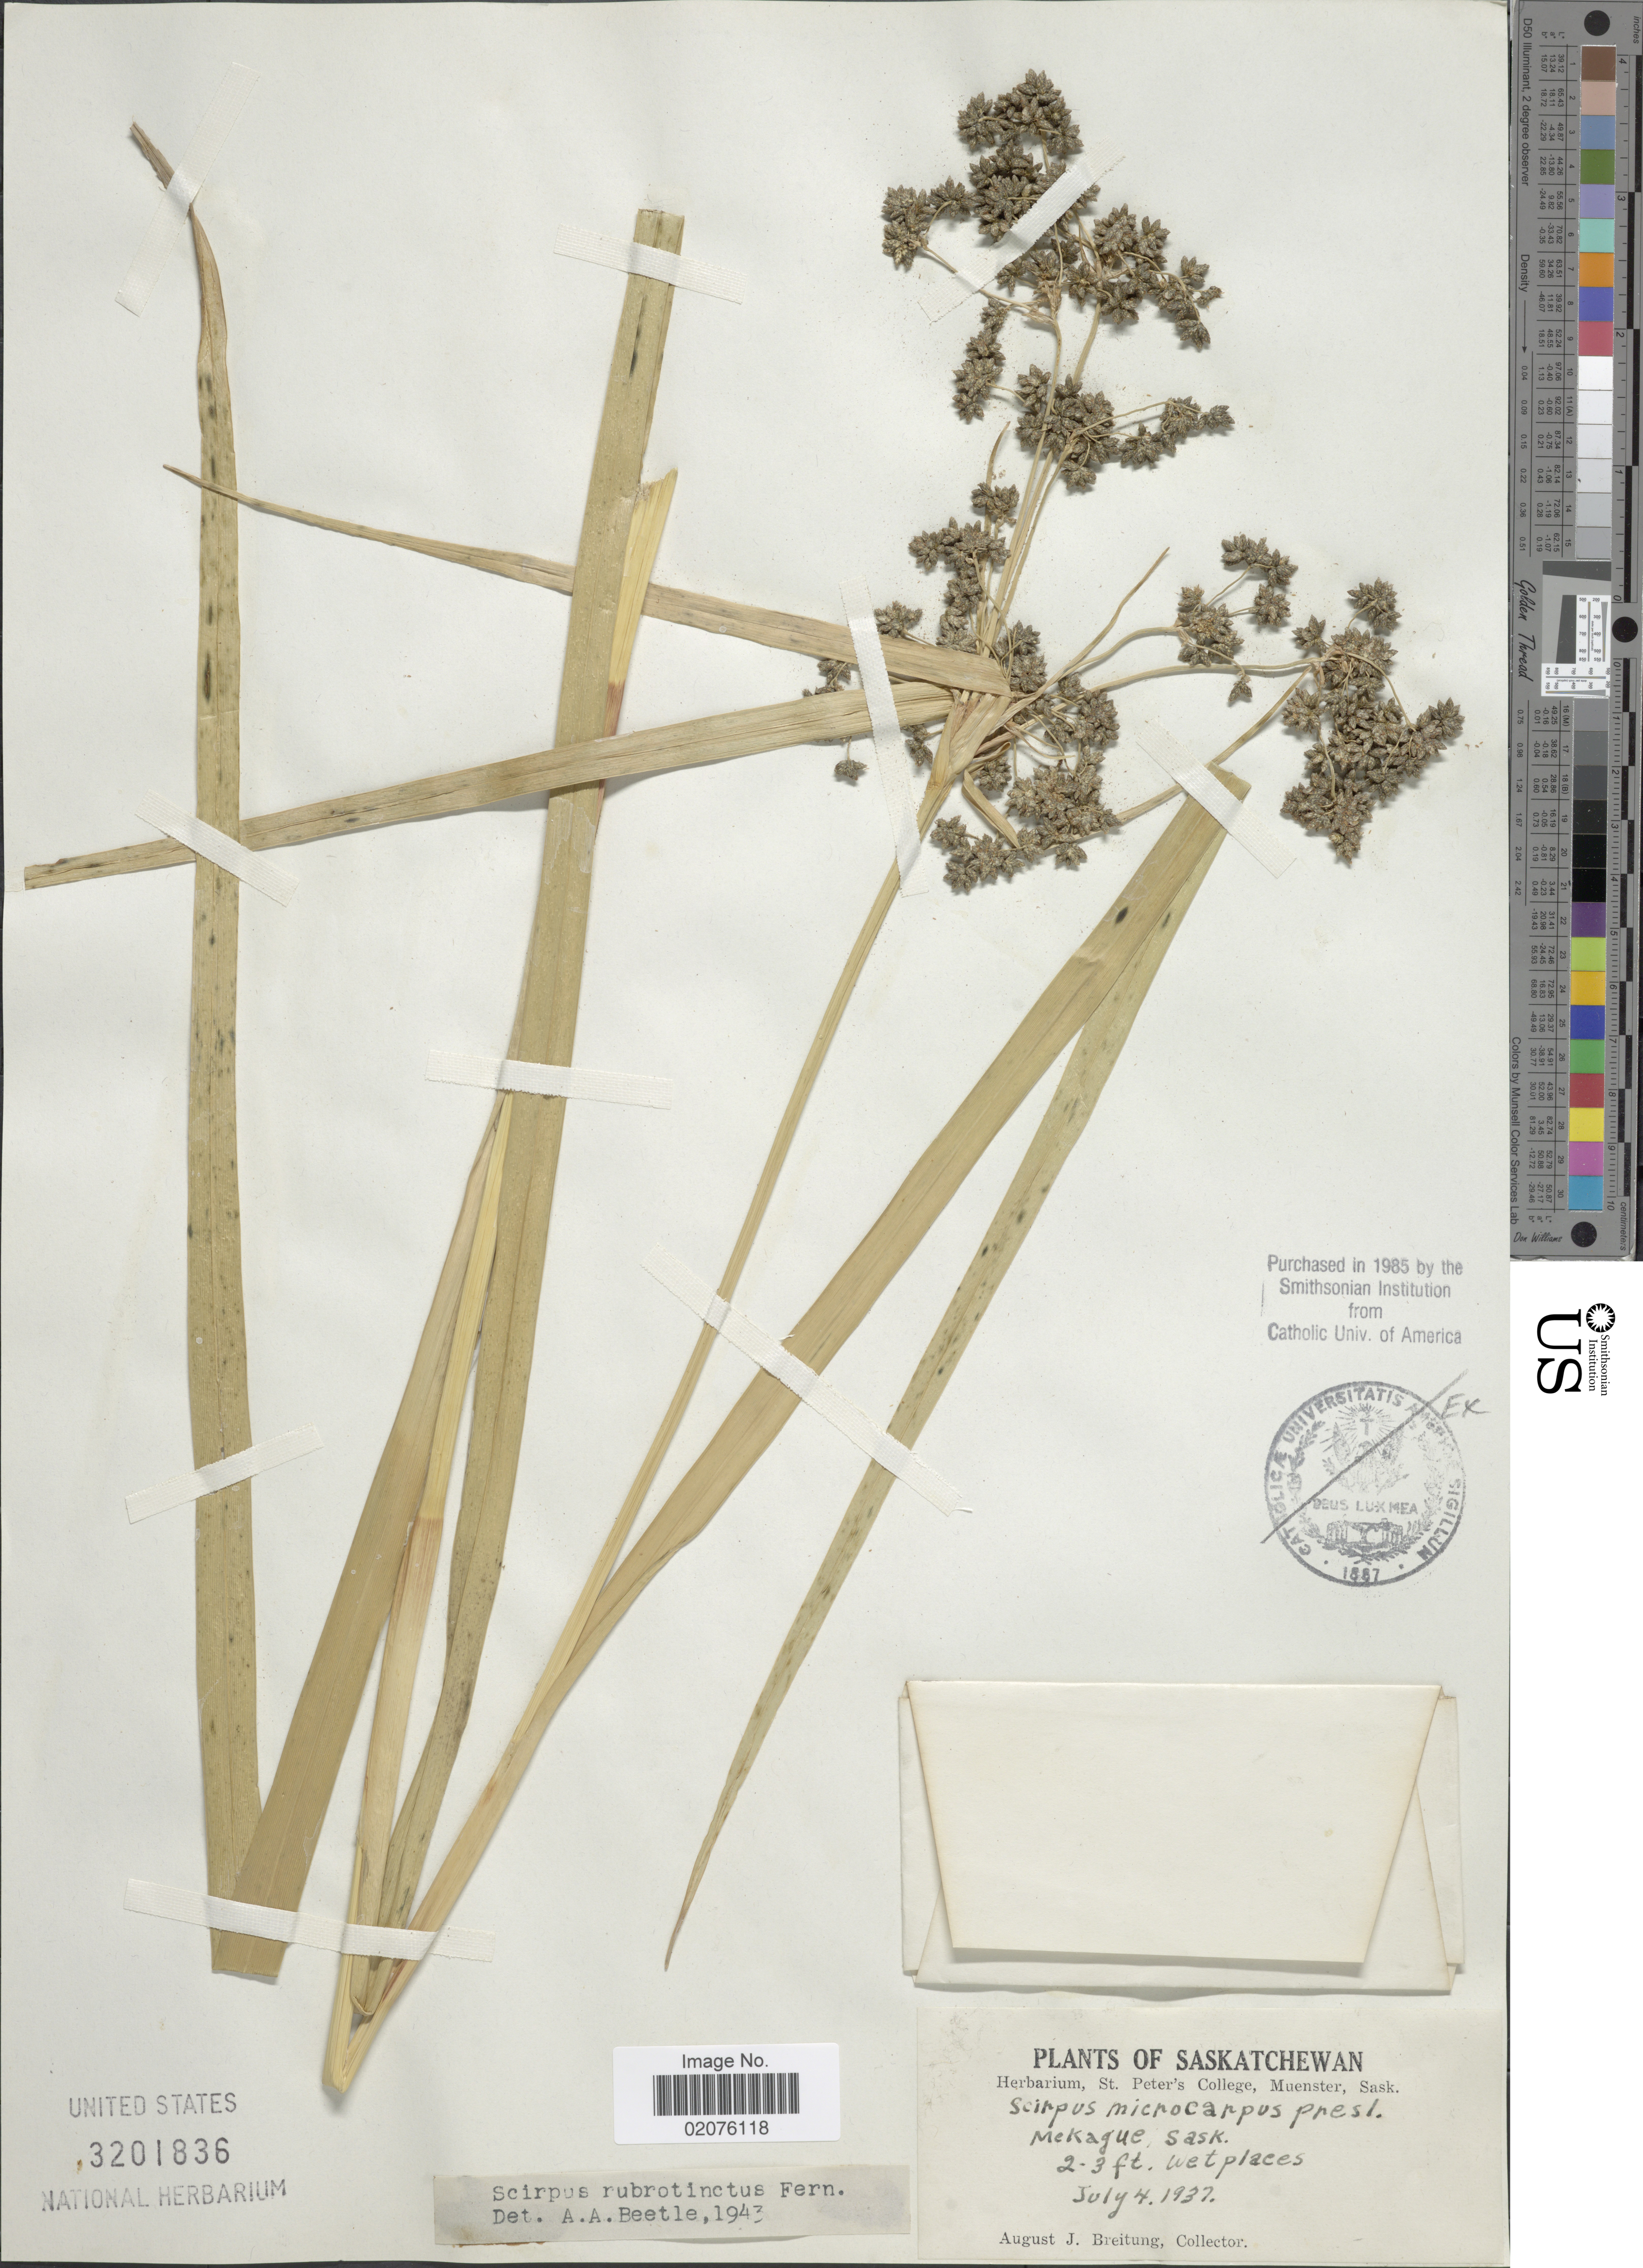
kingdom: Plantae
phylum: Tracheophyta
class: Liliopsida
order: Poales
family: Cyperaceae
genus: Scirpus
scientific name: Scirpus microcarpus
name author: J. Presl & C. Presl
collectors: A. Breitung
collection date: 1937-07-04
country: Canada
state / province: Saskatchewan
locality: Mekague, Sask.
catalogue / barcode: US 3201836